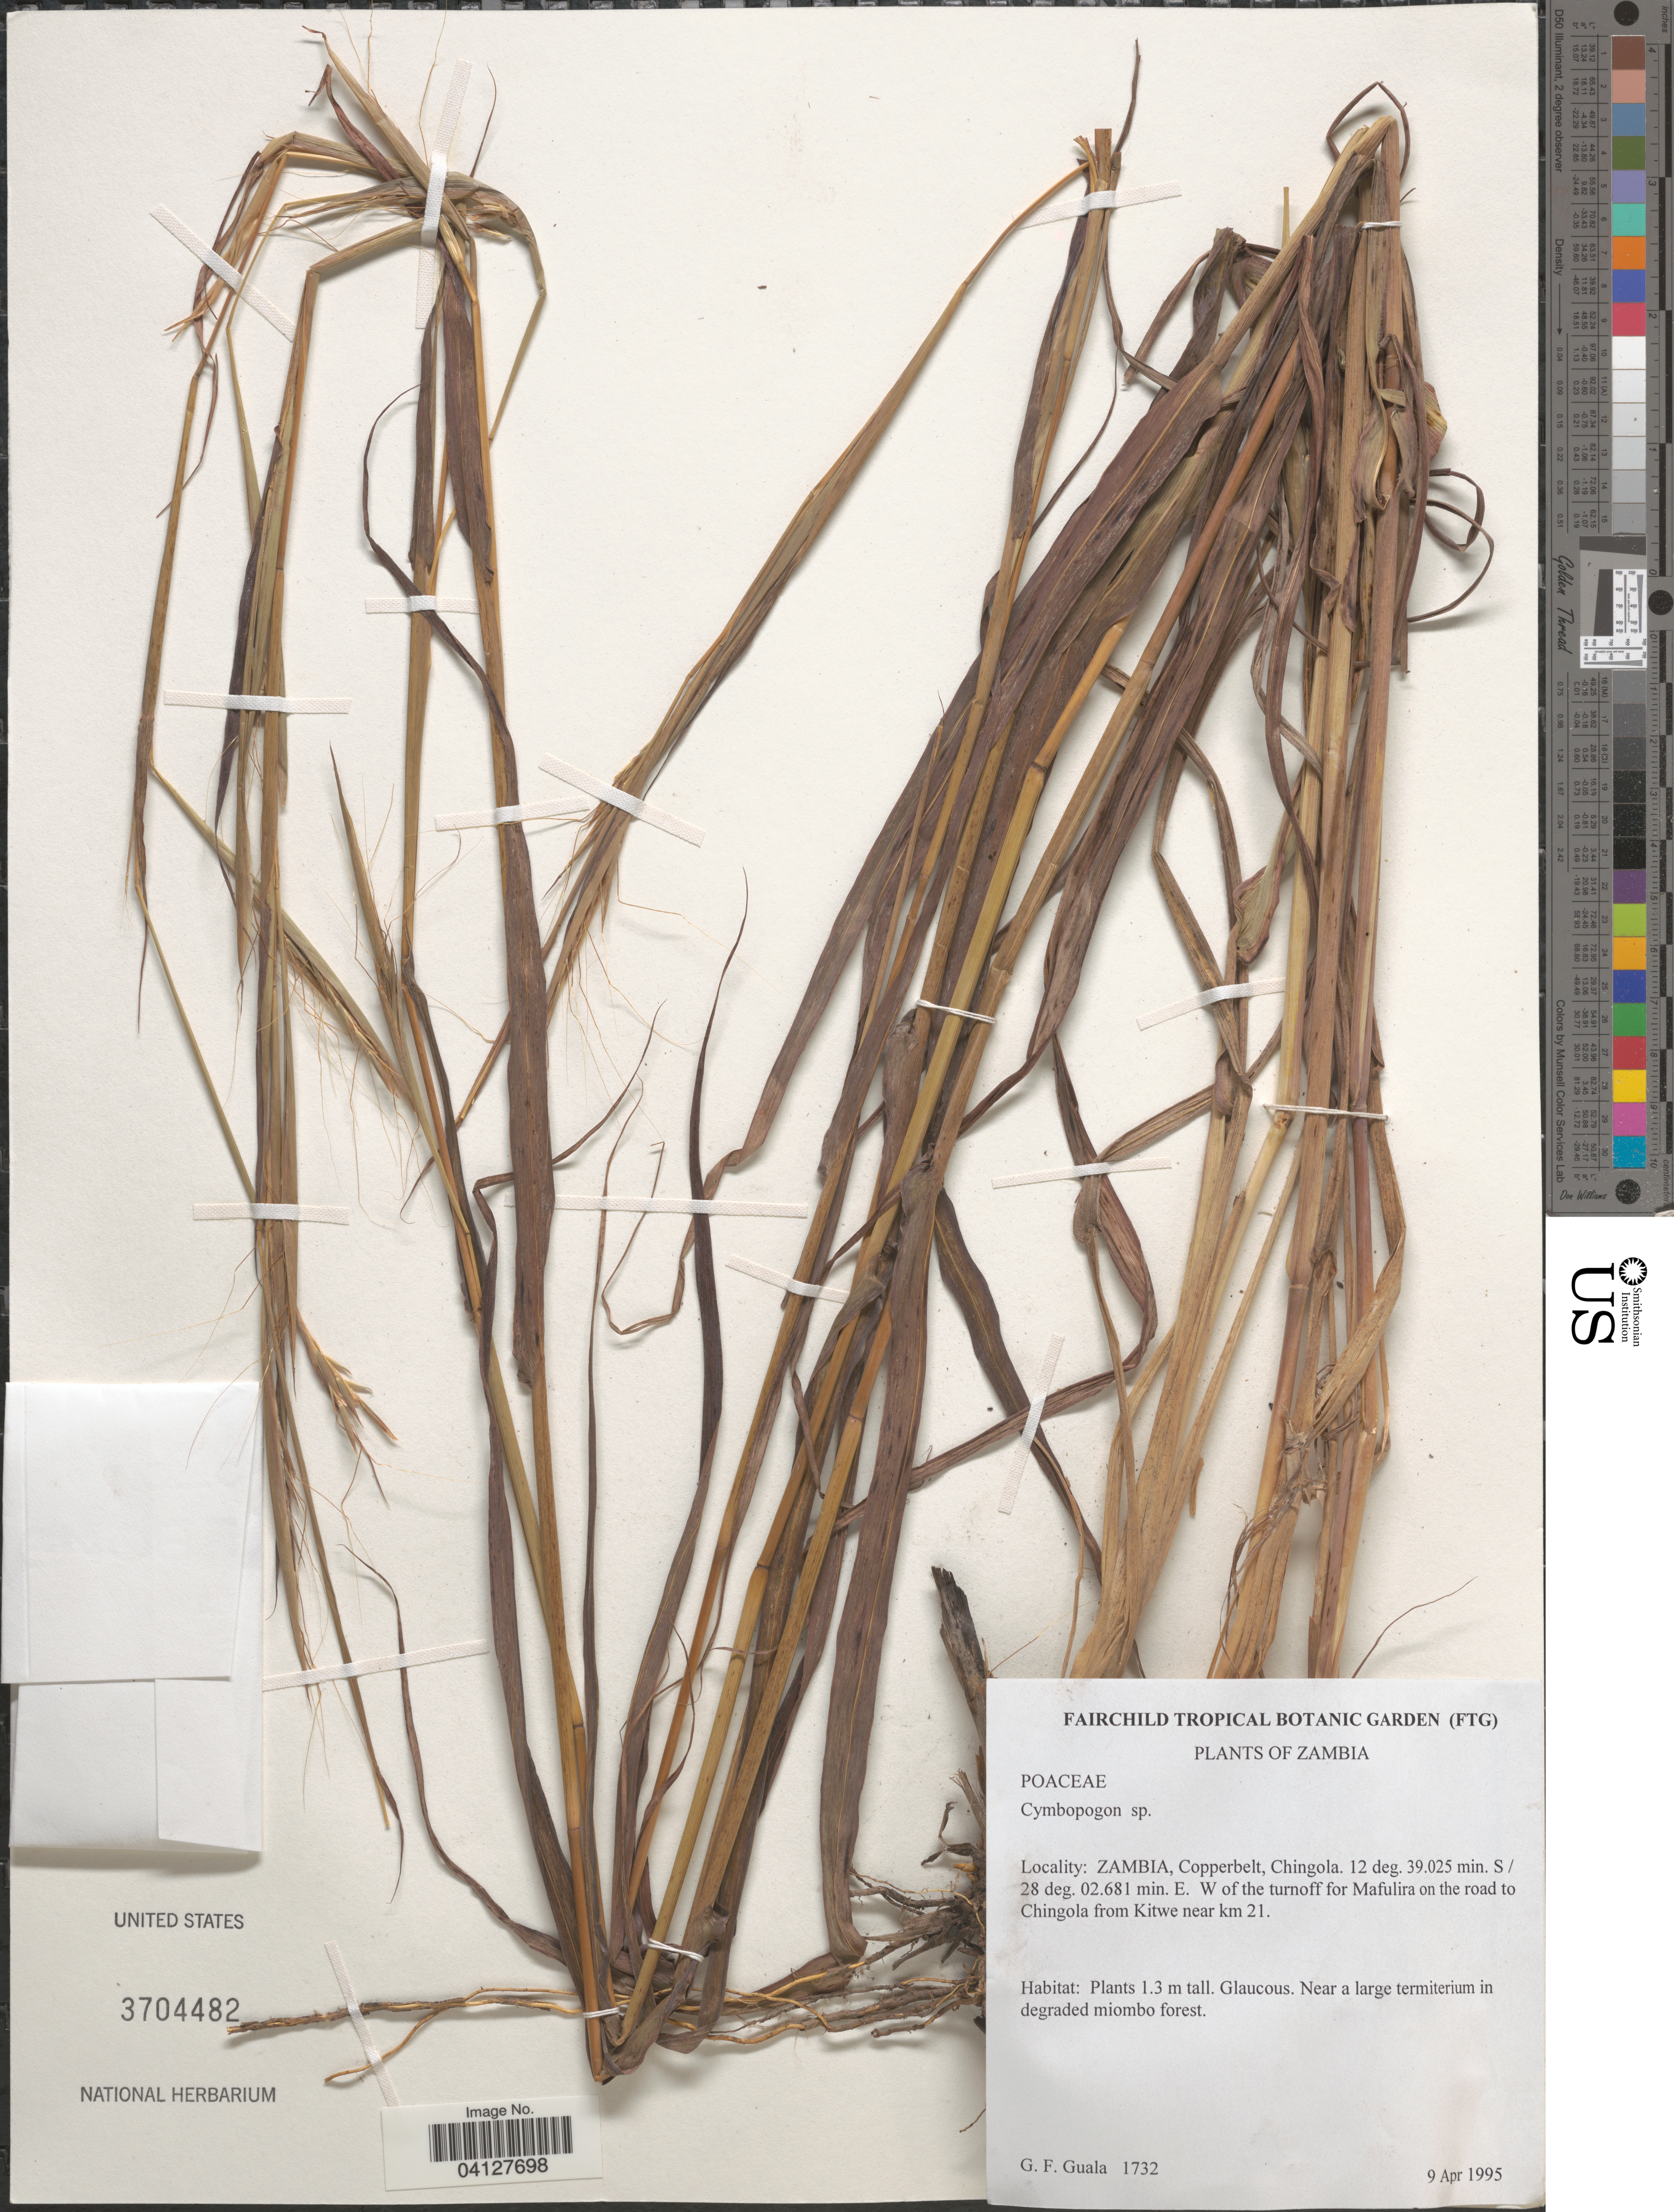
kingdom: Plantae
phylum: Tracheophyta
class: Liliopsida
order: Poales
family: Poaceae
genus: Cymbopogon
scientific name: Cymbopogon sp.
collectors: G. Guala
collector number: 1732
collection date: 1995-04-09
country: Zambia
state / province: Copperbelt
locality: Chingola. W of the turnoff for Mafulira on the road to Chingola from Kitwe near km 21.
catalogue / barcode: US 3704482